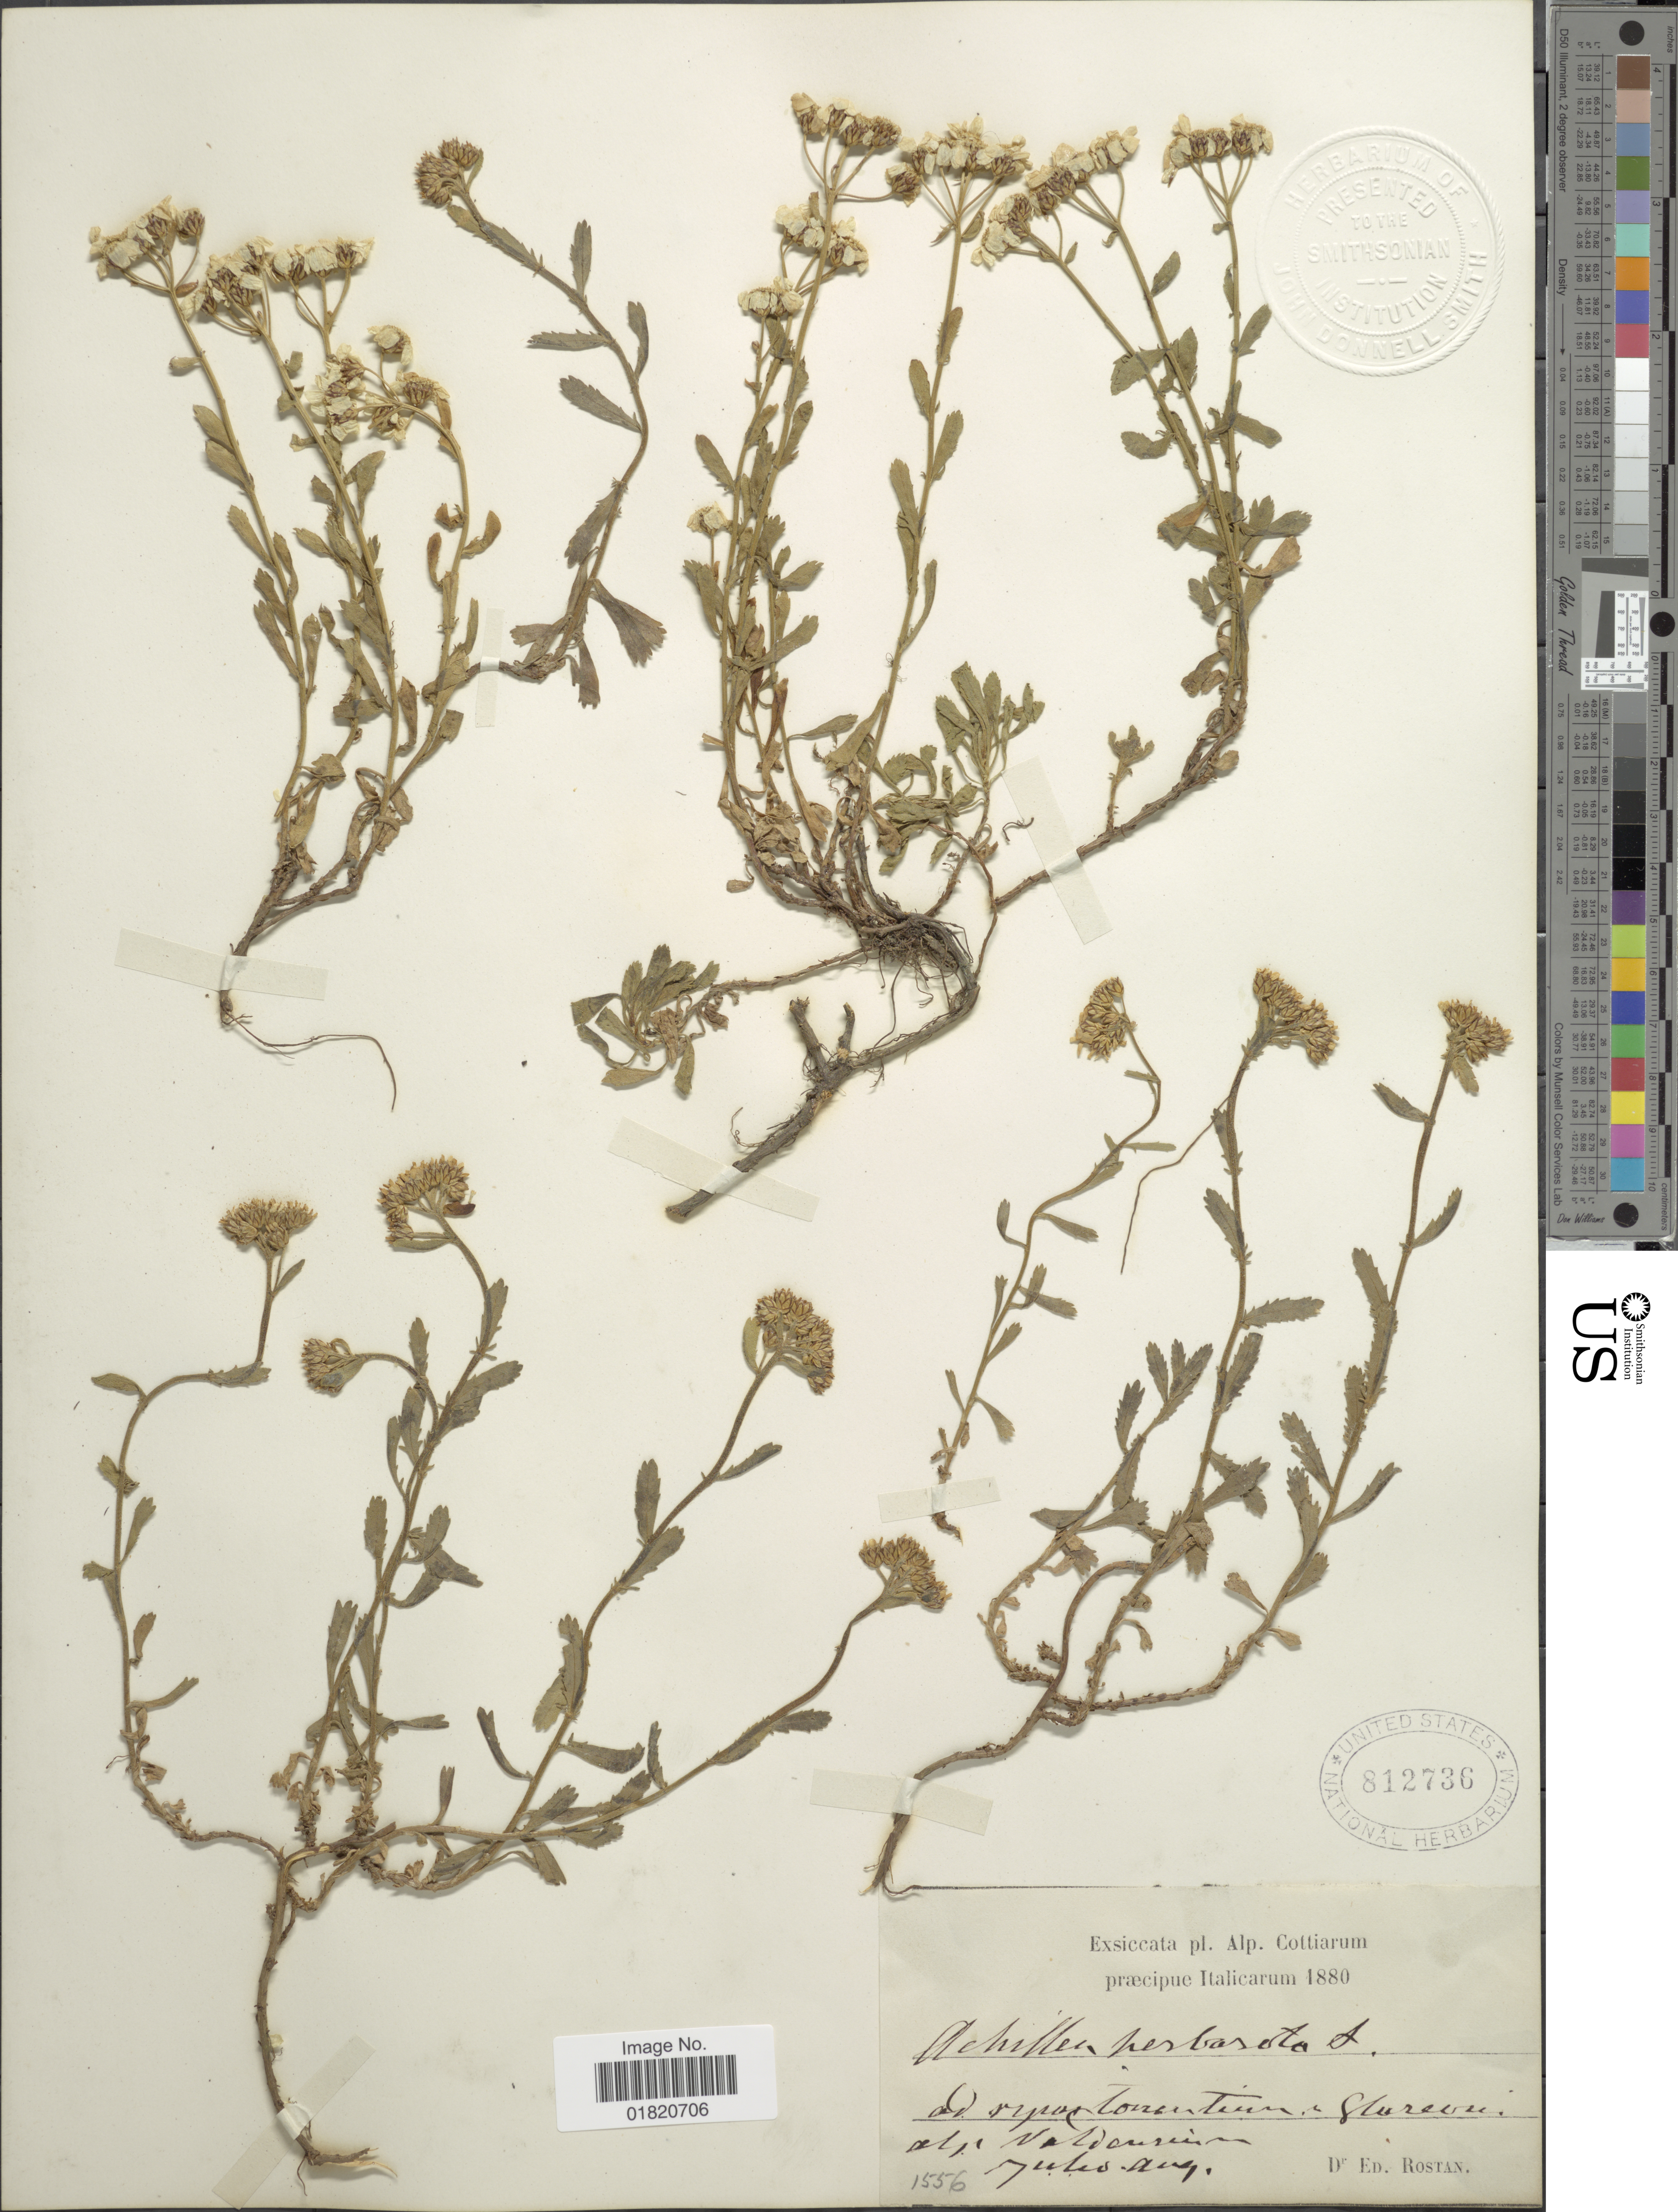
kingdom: Plantae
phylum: Tracheophyta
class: Magnoliopsida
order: Asterales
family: Asteraceae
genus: Achillea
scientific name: Achillea herbarota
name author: All.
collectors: E. Rostan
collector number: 1556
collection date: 1880-07/1880-08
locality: Alp. Cottiarum praecipue Italicarum. alp. Valdaunsium [interpreted]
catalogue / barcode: US 812736